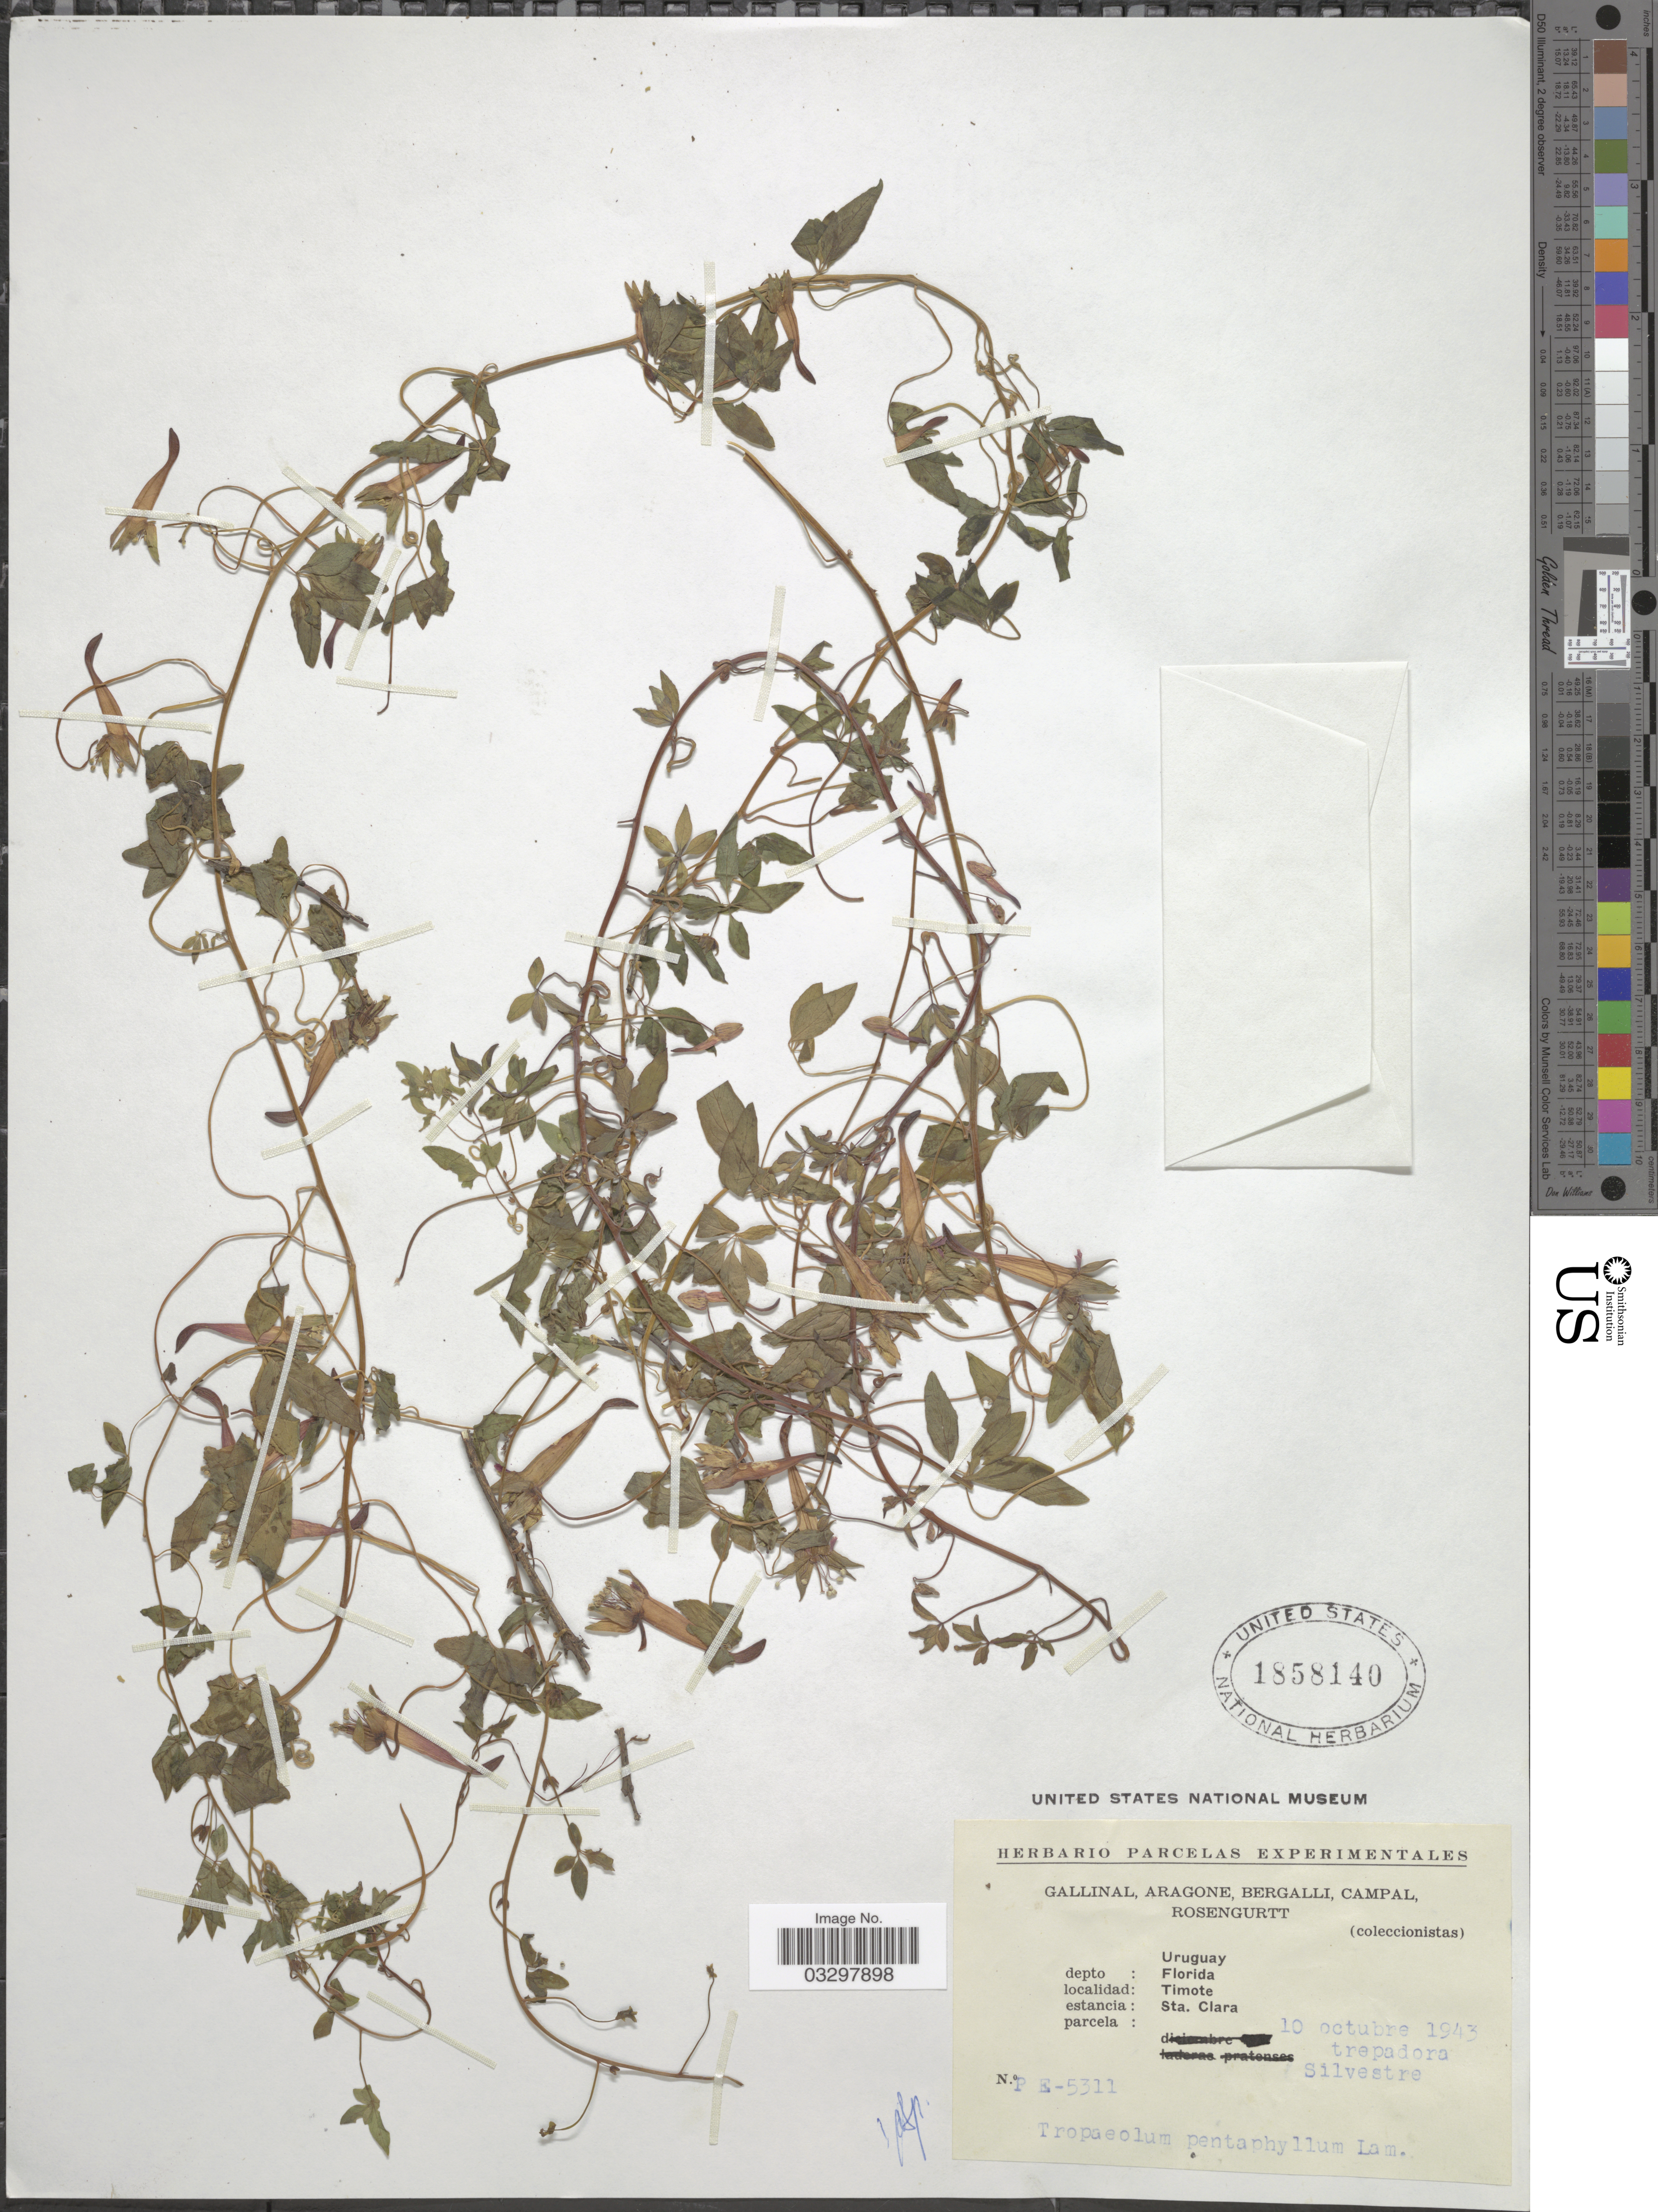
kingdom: Plantae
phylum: Tracheophyta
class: Magnoliopsida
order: Brassicales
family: Tropaeolaceae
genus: Tropaeolum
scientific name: Tropaeolum pentaphyllum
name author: Lam.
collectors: -. Gallinal, -- Aragone, -- Bergalli, -- Campal & Rosengurtt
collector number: PE-5311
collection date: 1943-10-10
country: Uruguay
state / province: Florida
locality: Depto: Florida, Timote, estancia: Sta. Clara.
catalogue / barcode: US 1858140